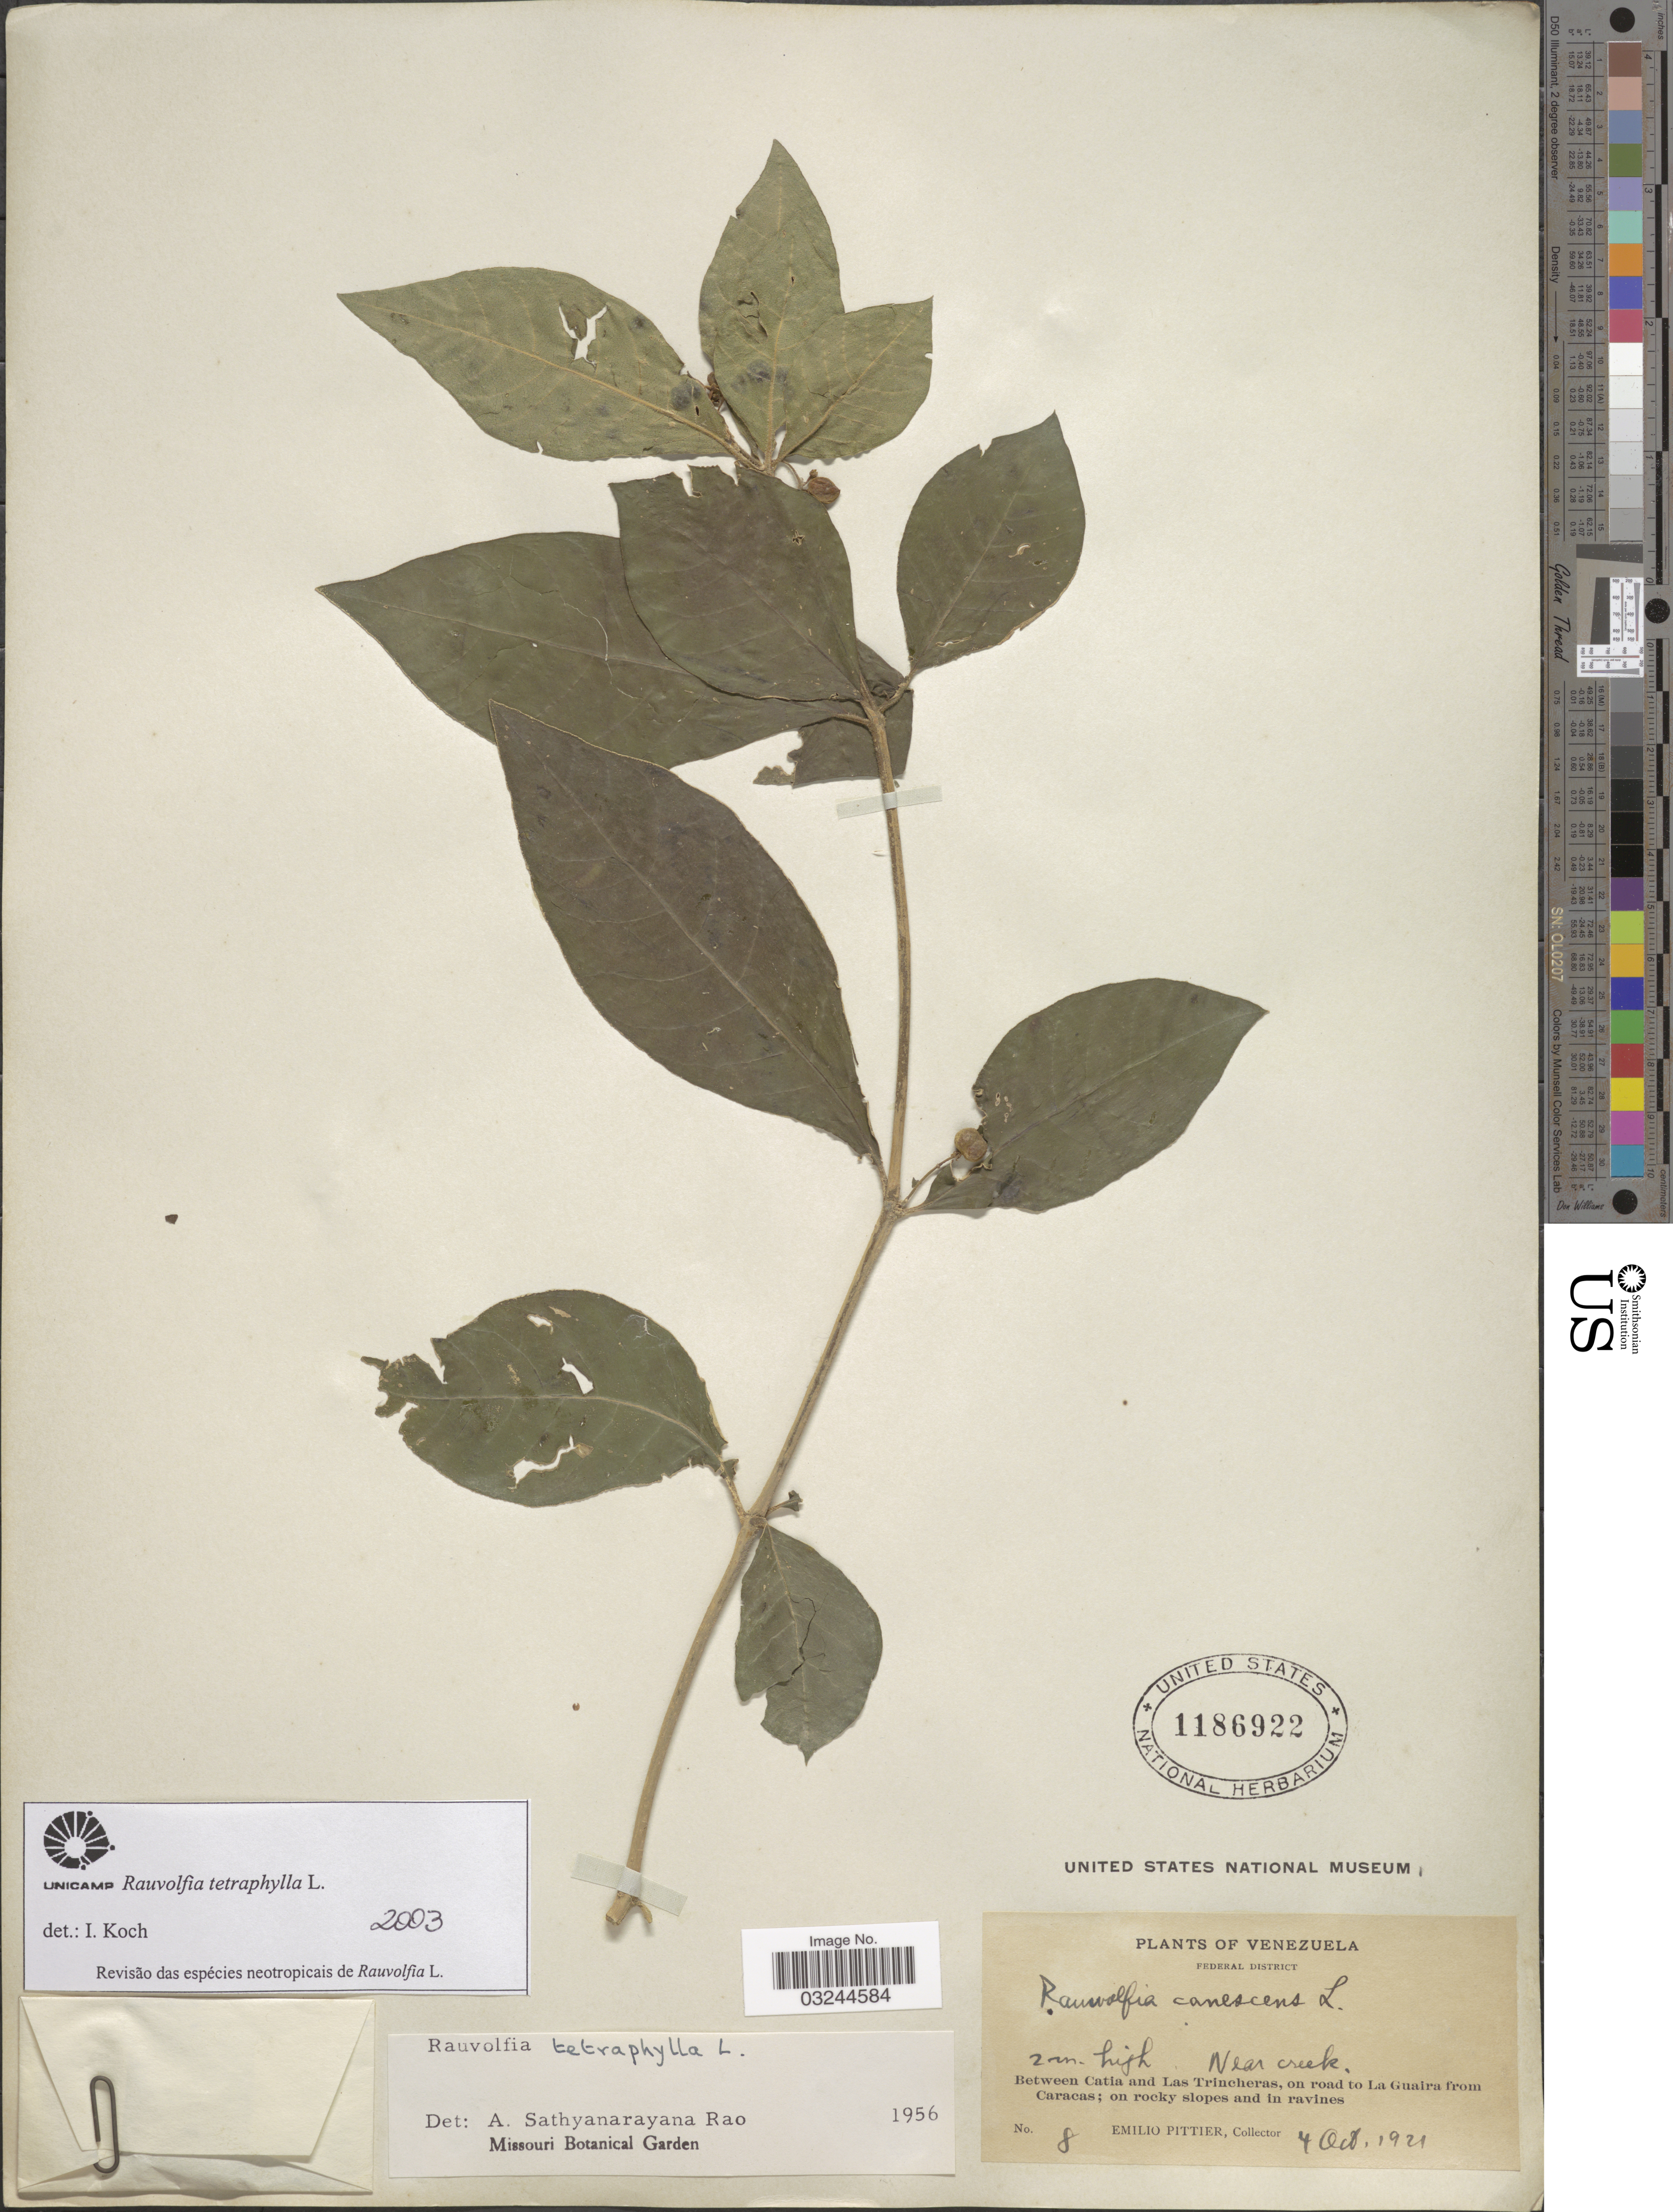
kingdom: Plantae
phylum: Tracheophyta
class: Magnoliopsida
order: Gentianales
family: Apocynaceae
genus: Rauvolfia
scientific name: Rauvolfia tetraphylla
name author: L.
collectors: E. Pittier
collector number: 8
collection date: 1921-10-04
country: Venezuela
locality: Federal District. Near creek. Between Catia and Las Trincheras, on road to La Guaira from Caracas.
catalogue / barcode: US 1186922